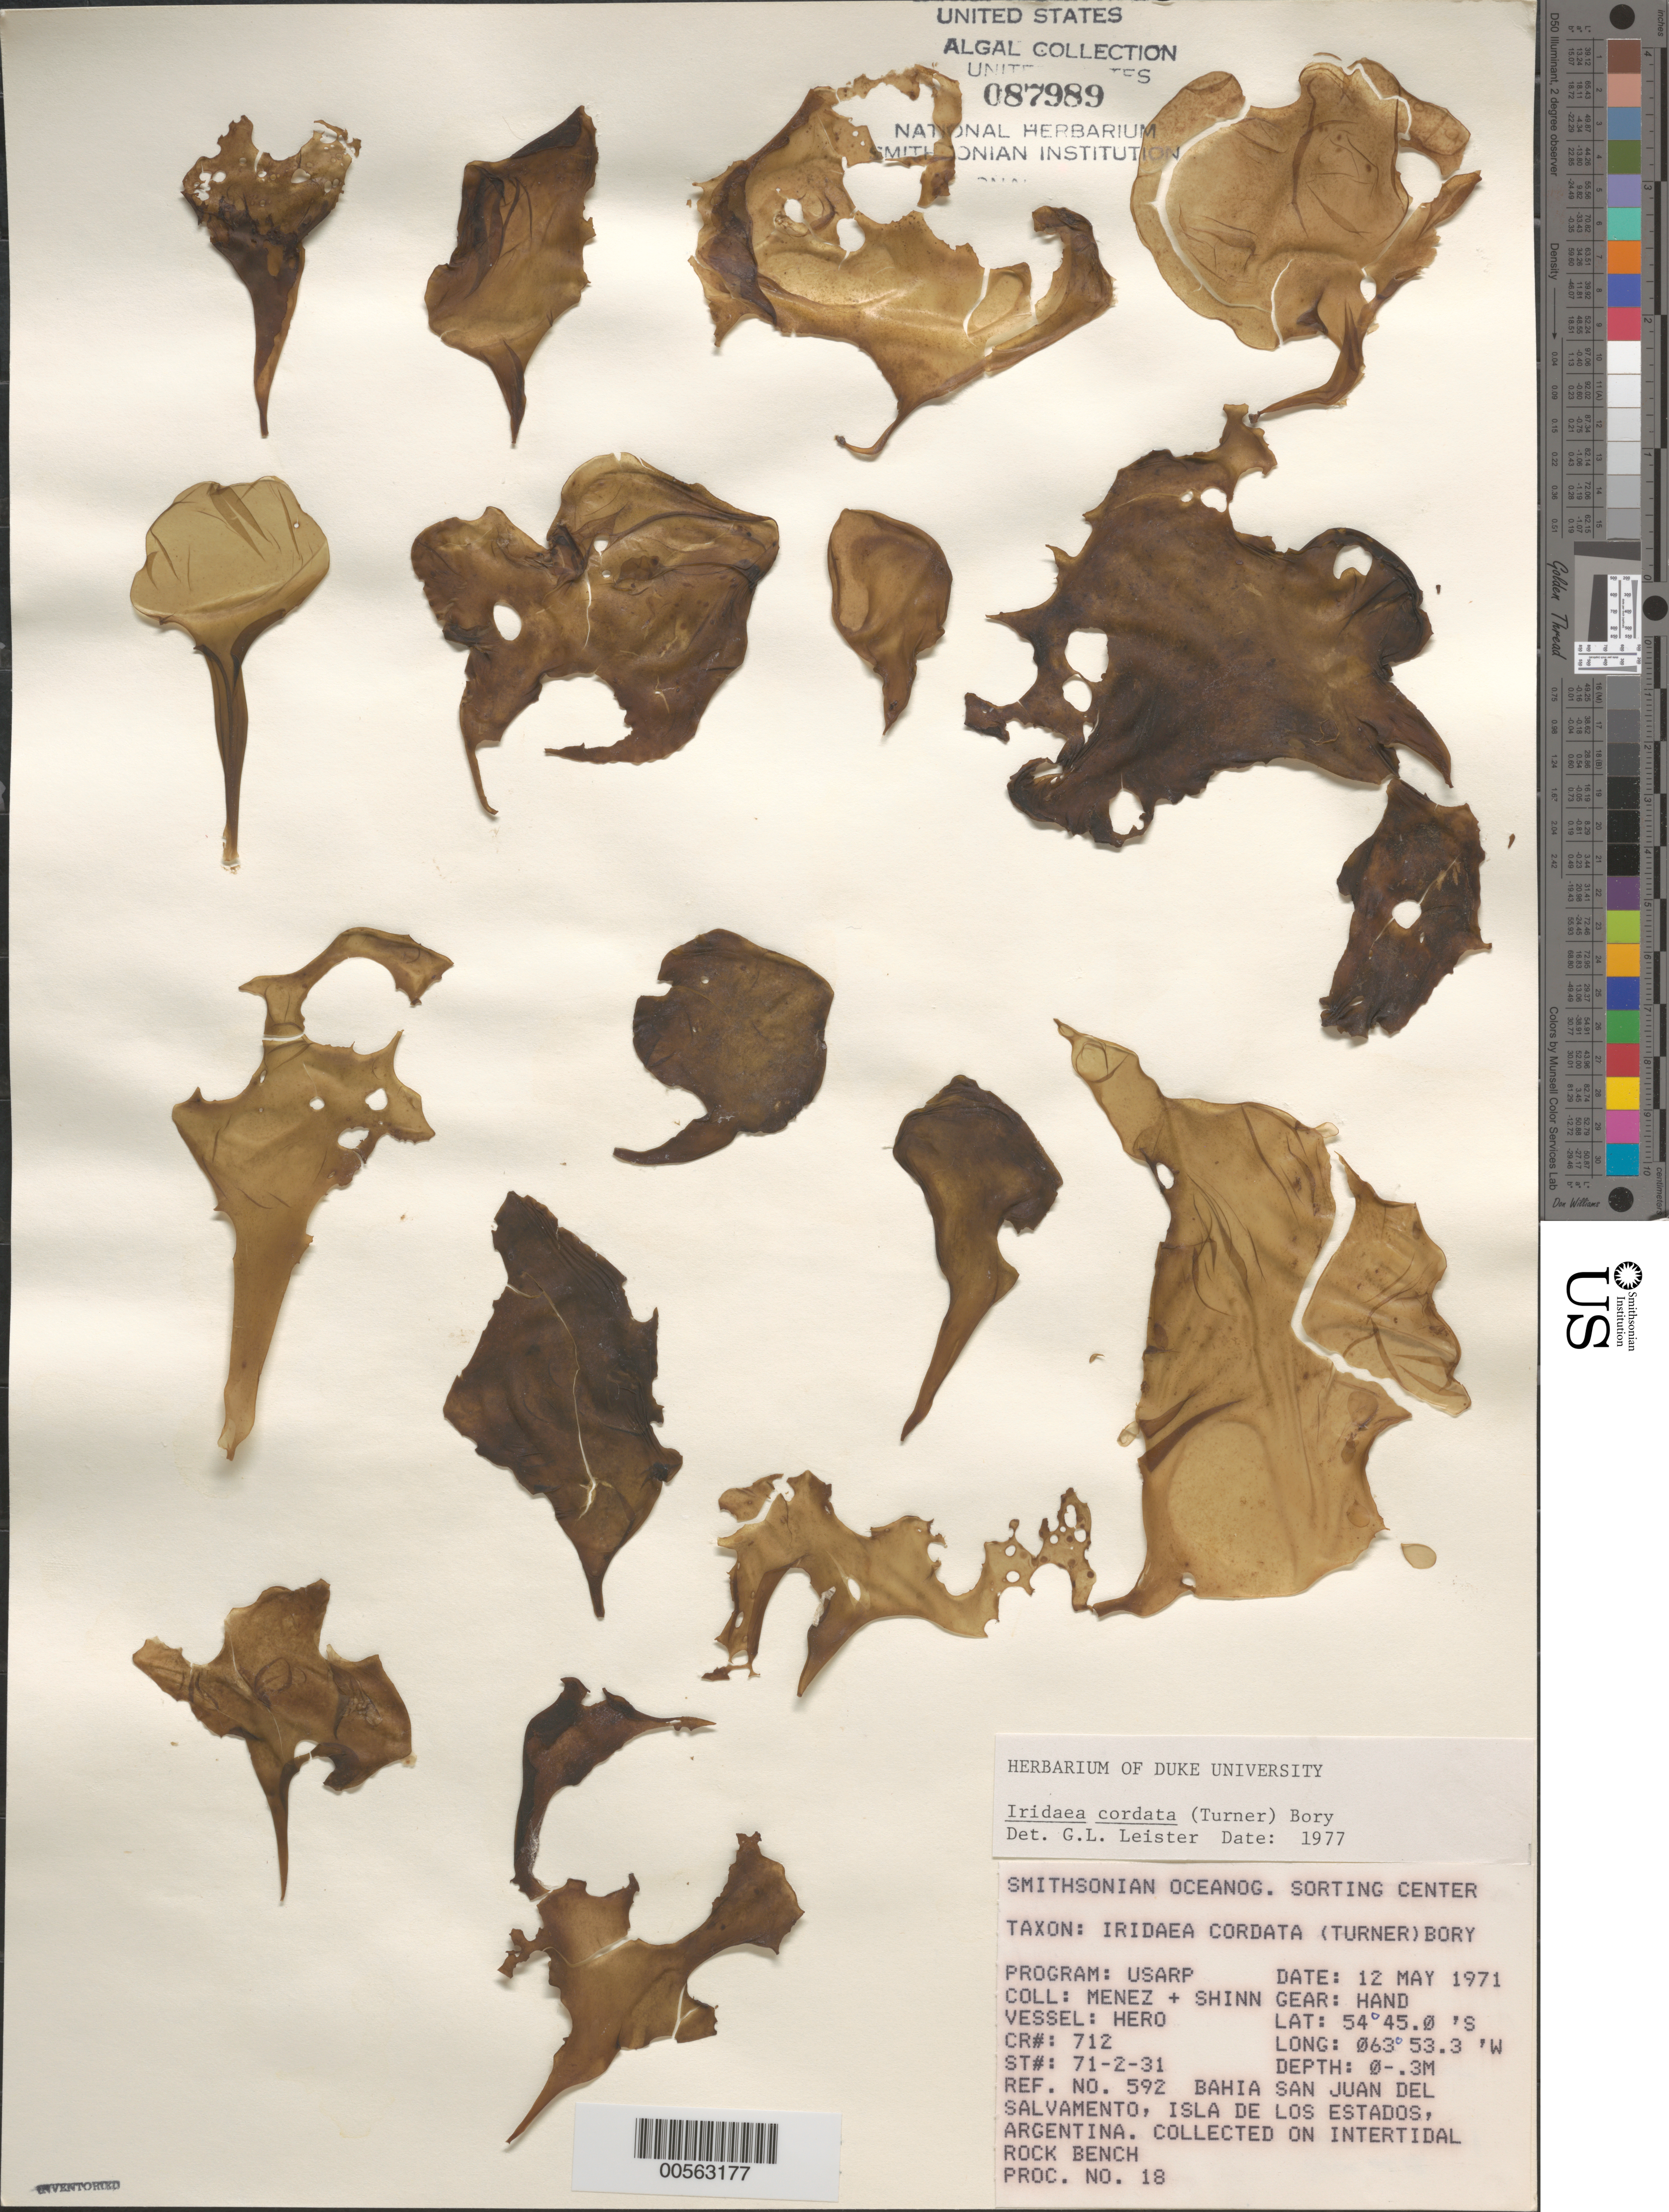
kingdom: Plantae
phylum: Rhodophyta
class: Florideophyceae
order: Gigartinales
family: Gigartinaceae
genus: Iridaea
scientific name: Iridaea cordata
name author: (Turner) Bory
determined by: Leister, G. L.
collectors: Meñez & -. Shinn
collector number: Station 71-2-31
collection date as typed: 12 May 1971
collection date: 1971-05-12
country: Argentina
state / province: Tierra del Fuego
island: Isla de los Estados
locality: Bahia San Juan del Salvamento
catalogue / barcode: US 87989